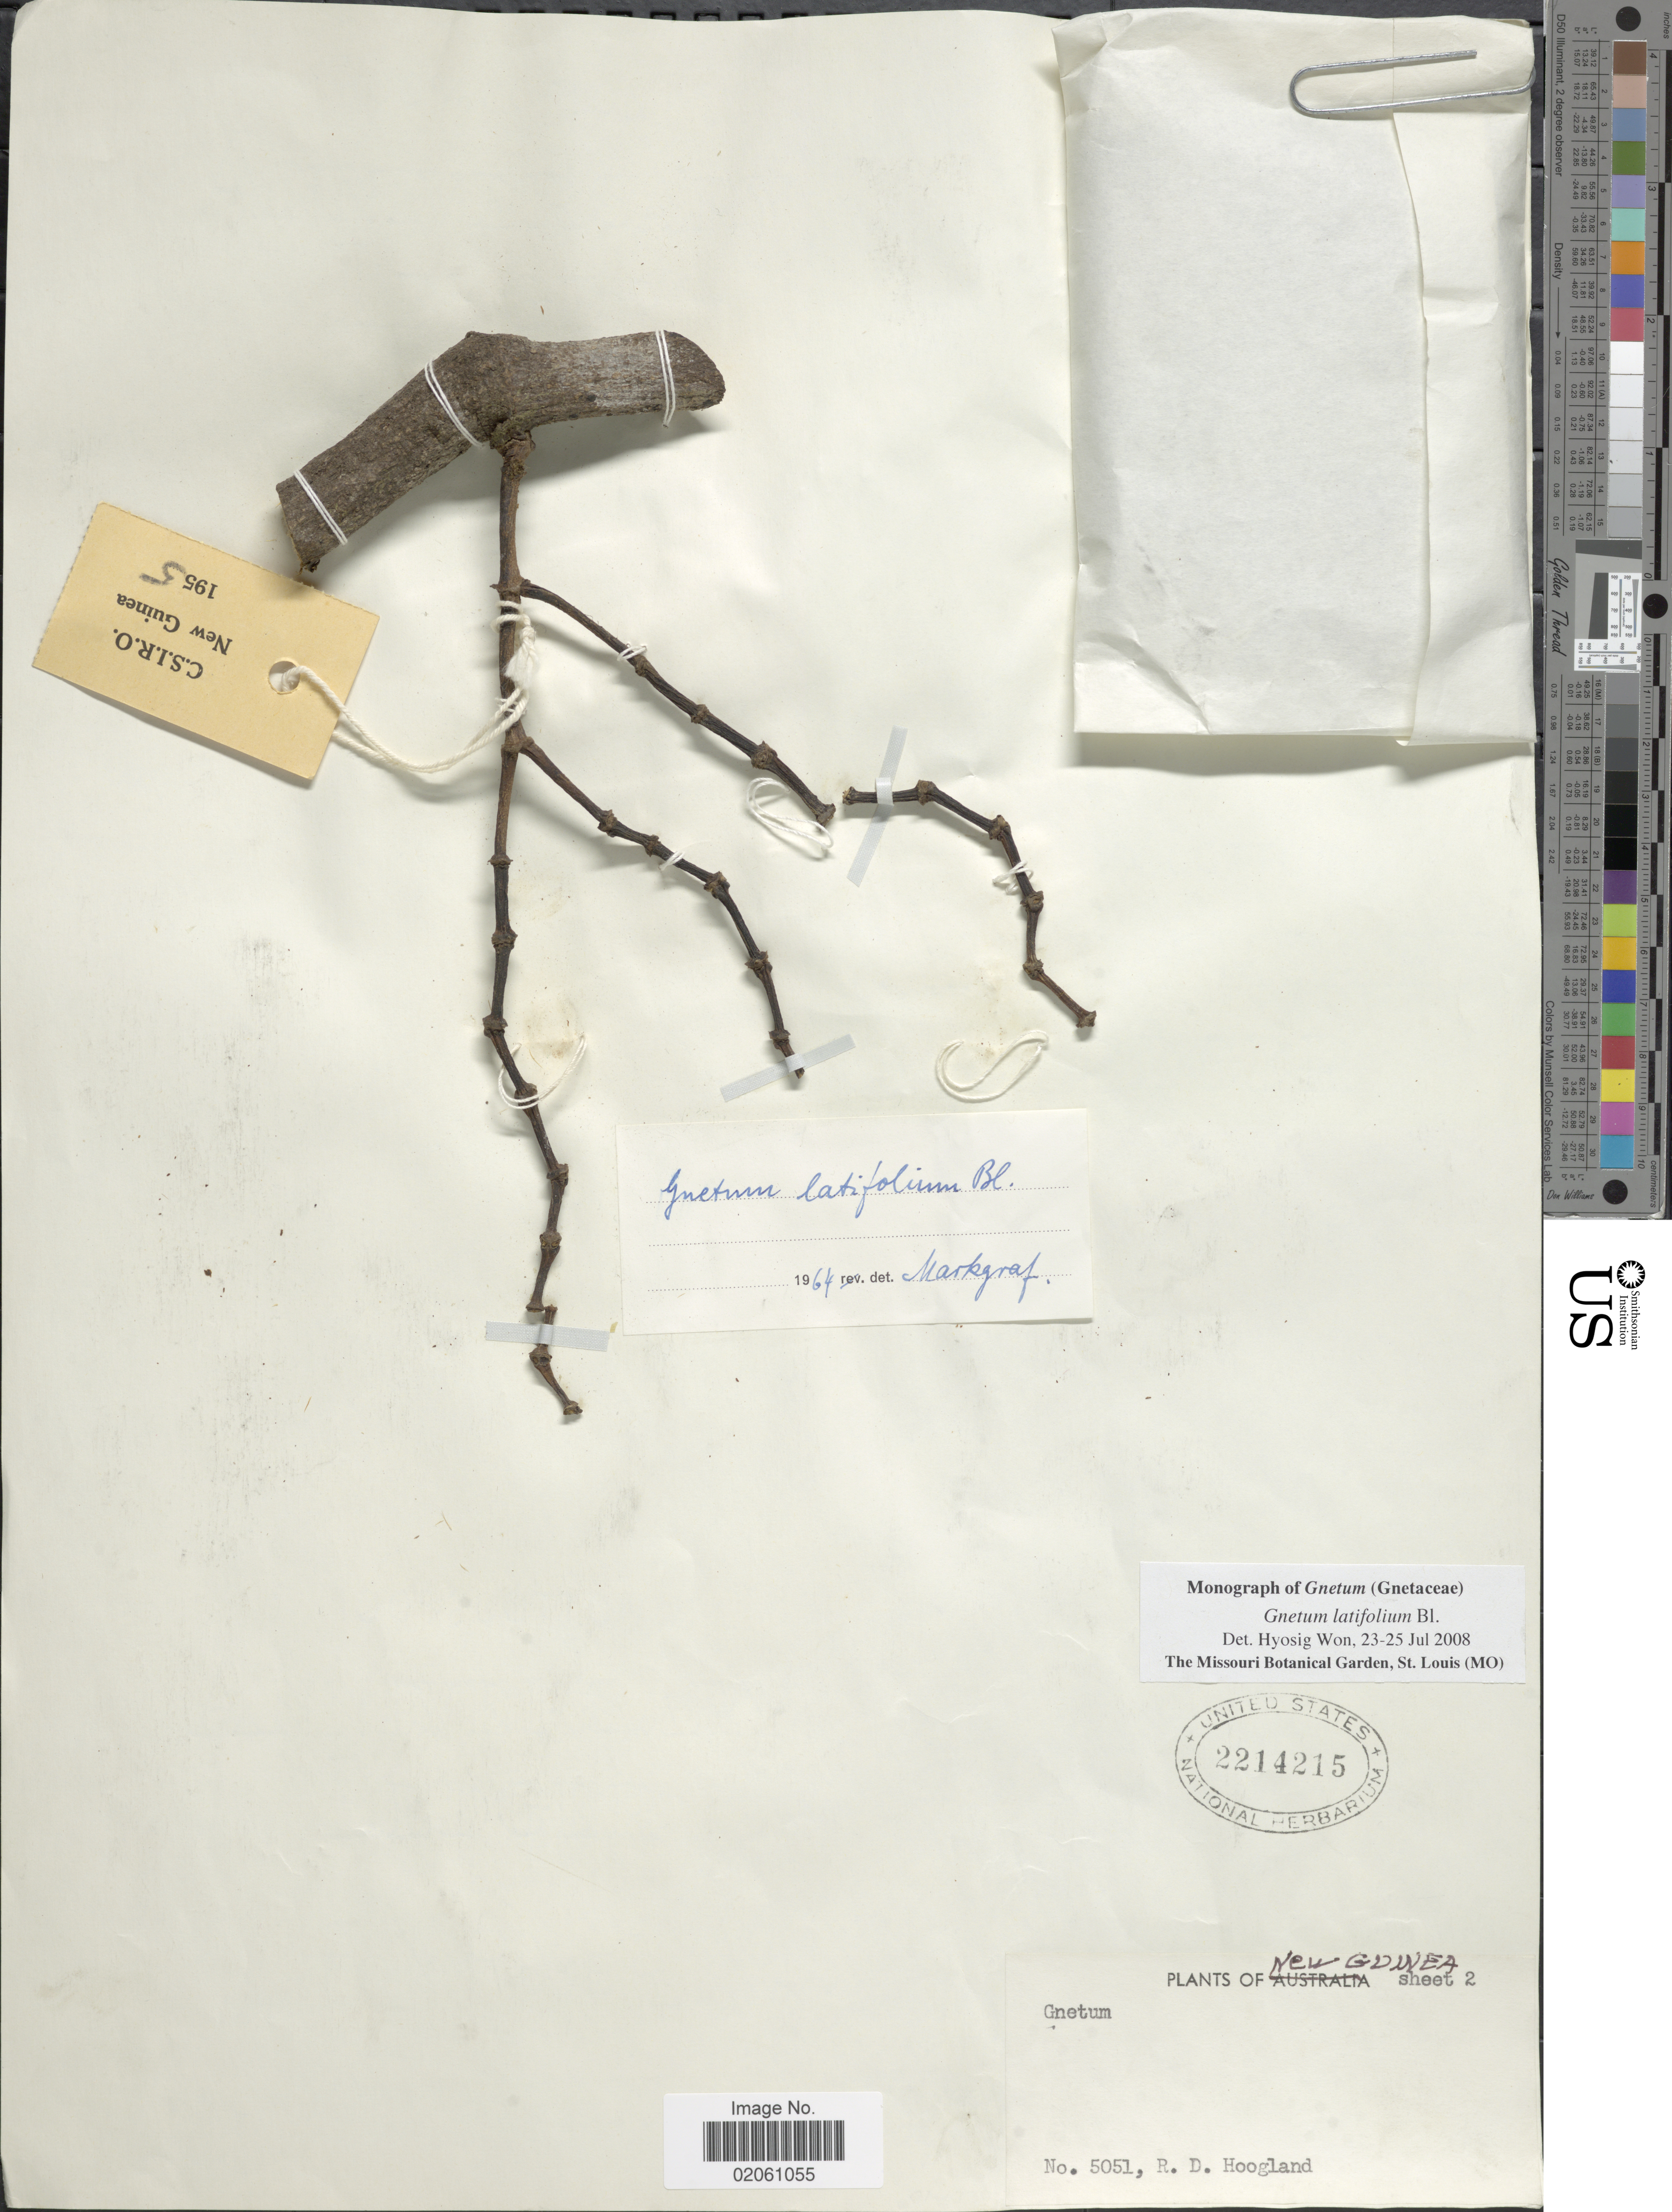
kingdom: Plantae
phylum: Tracheophyta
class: Gnetopsida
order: Gnetales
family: Gnetaceae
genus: Gnetum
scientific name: Gnetum latifolium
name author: Blume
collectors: R. D. Hoogland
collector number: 5051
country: Papua New Guinea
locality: New Guinea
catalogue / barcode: US 2214215